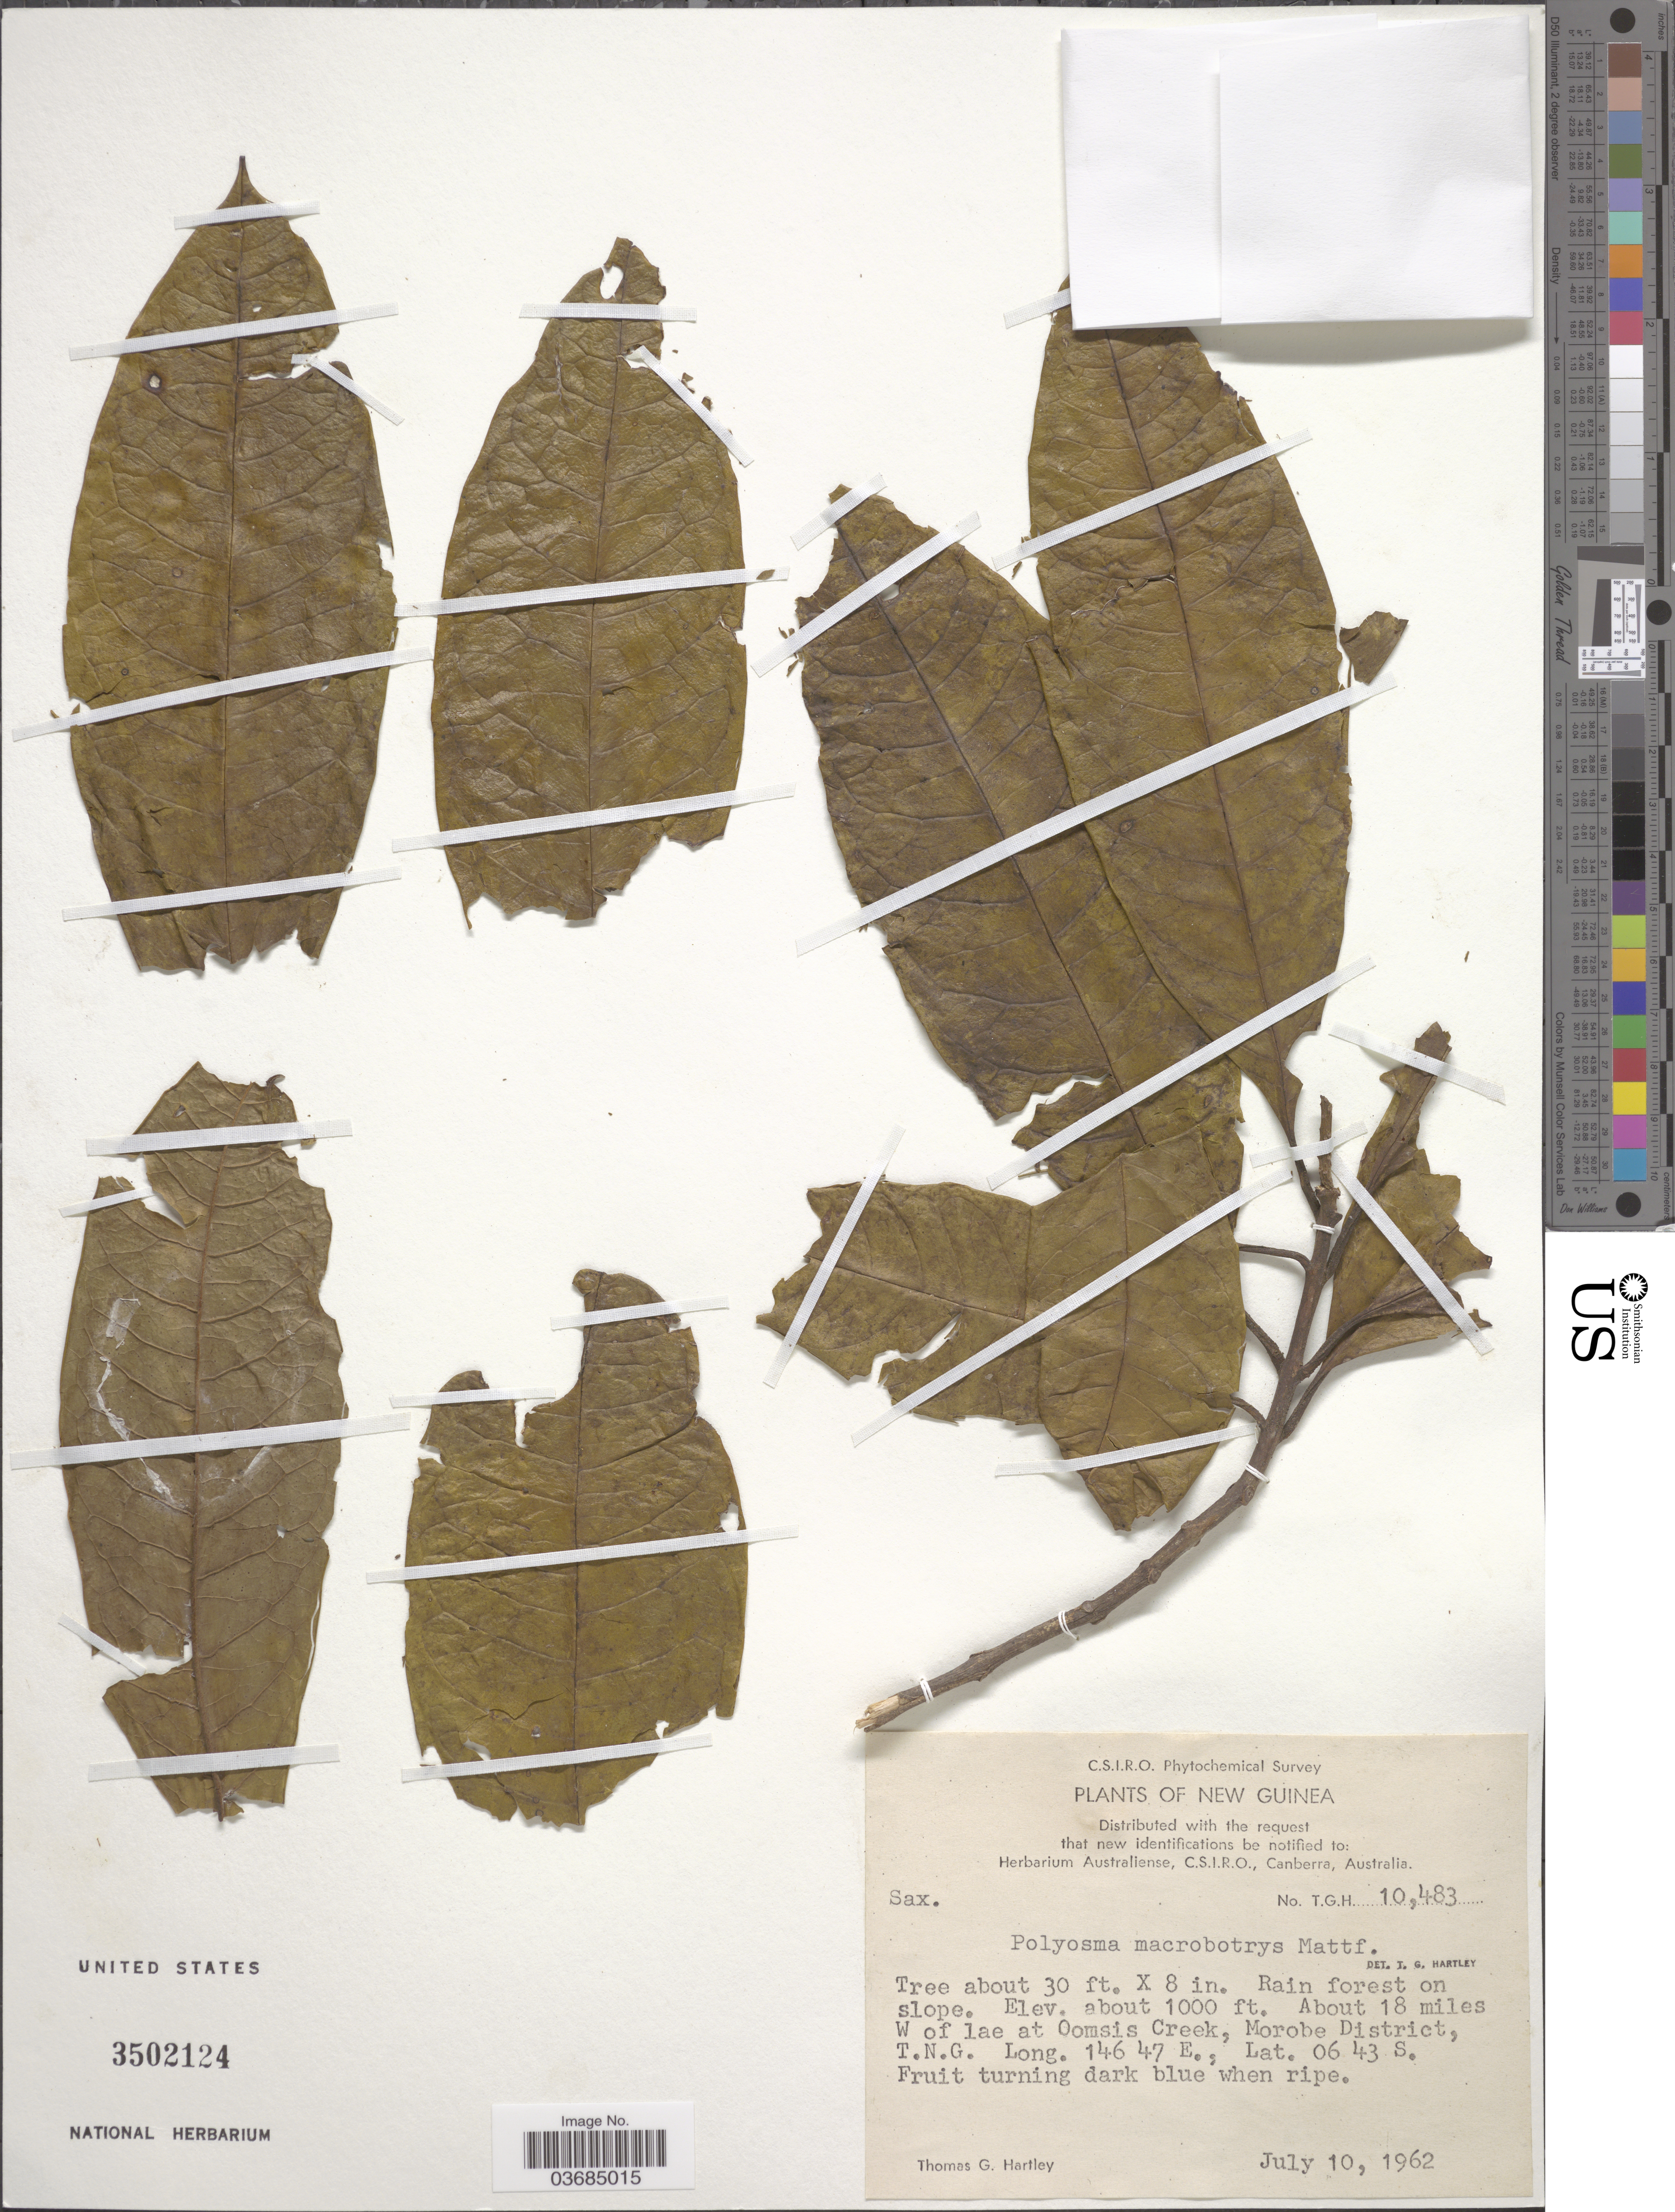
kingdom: Plantae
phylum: Tracheophyta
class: Magnoliopsida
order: Escalloniales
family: Escalloniaceae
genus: Polyosma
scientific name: Polyosma macrobotrys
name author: Mattf.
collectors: T. G. Hartley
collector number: T.G.H.10483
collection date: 1962-07-10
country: Papua New Guinea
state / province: Morobe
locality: C.S.I.R.O. Phytochemical Survey. New Guinea. Rain forest on slope. About 18 miles W of lae at Oomsis Creek, Morobe District, T.N.G.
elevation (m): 305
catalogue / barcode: US 3502124